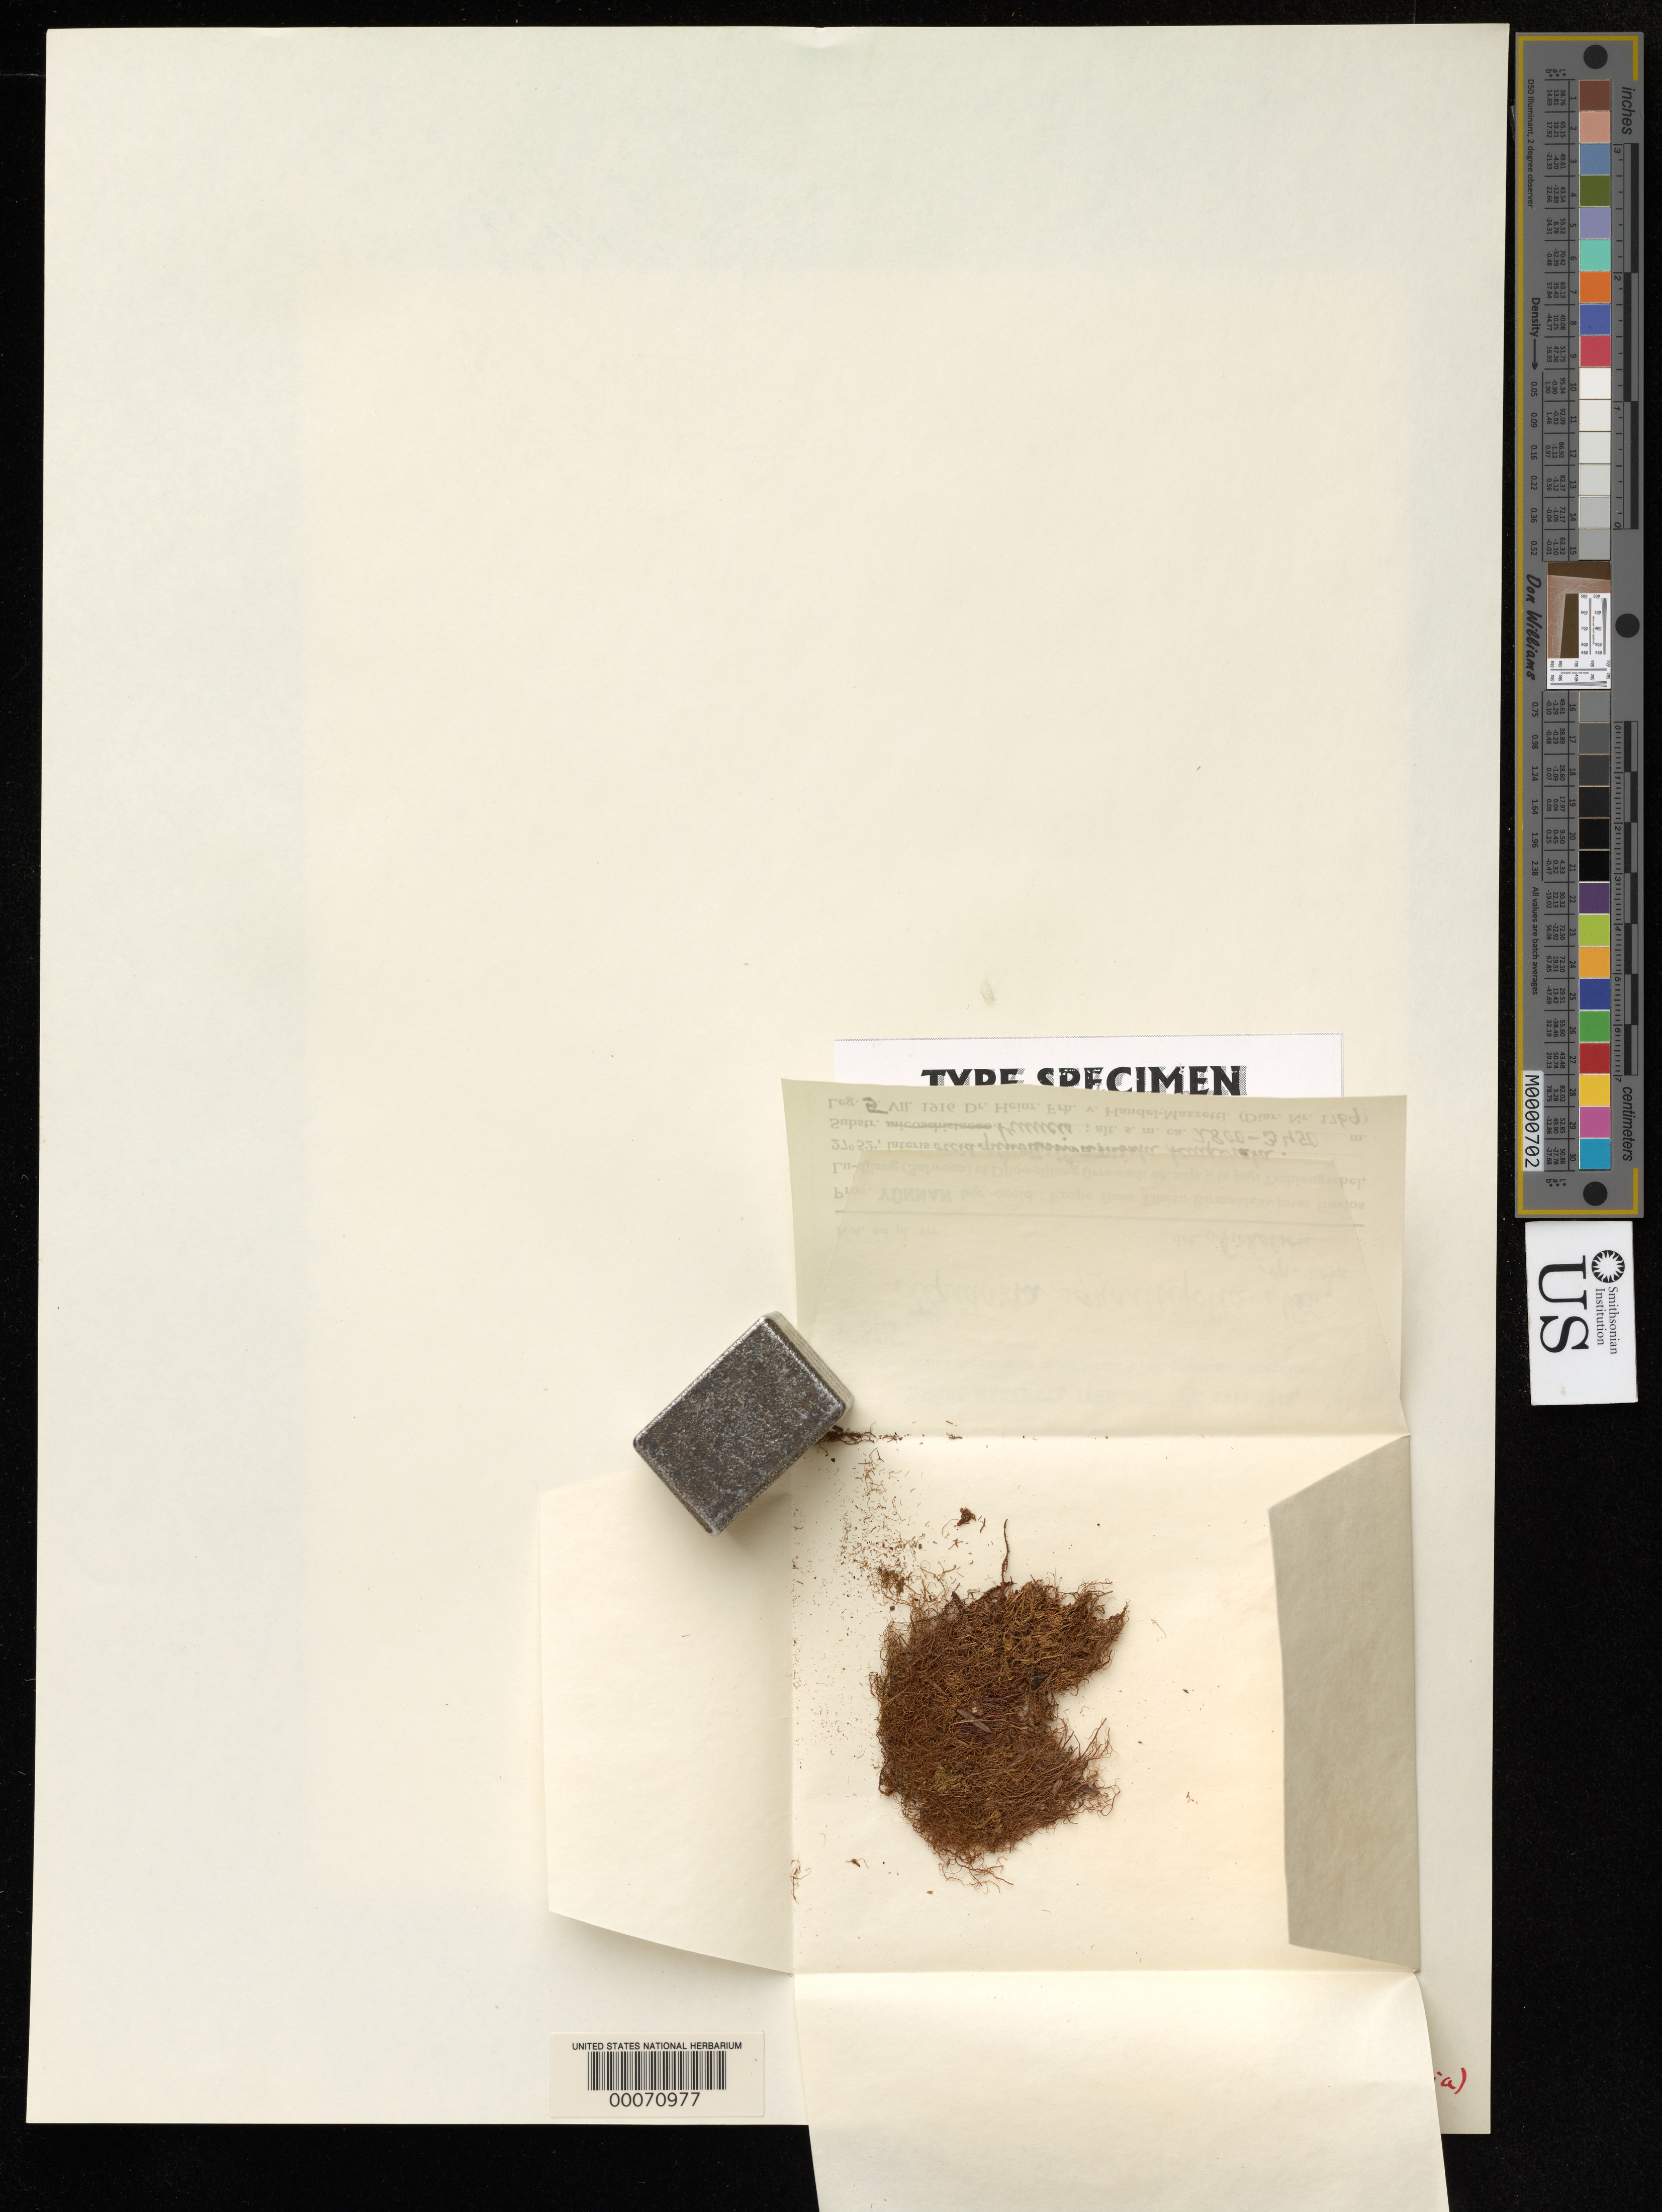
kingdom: Plantae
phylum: Marchantiophyta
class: Jungermanniopsida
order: Jungermanniales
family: Lepidoziaceae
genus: Lepidozia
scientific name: Lepidozia squamulifolia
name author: W.E. Nicholson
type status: Type Collection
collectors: H. Handel-Mazzetti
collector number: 8715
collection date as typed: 05 Jul 1916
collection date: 1916-07-05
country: China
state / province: Yunnan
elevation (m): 2800